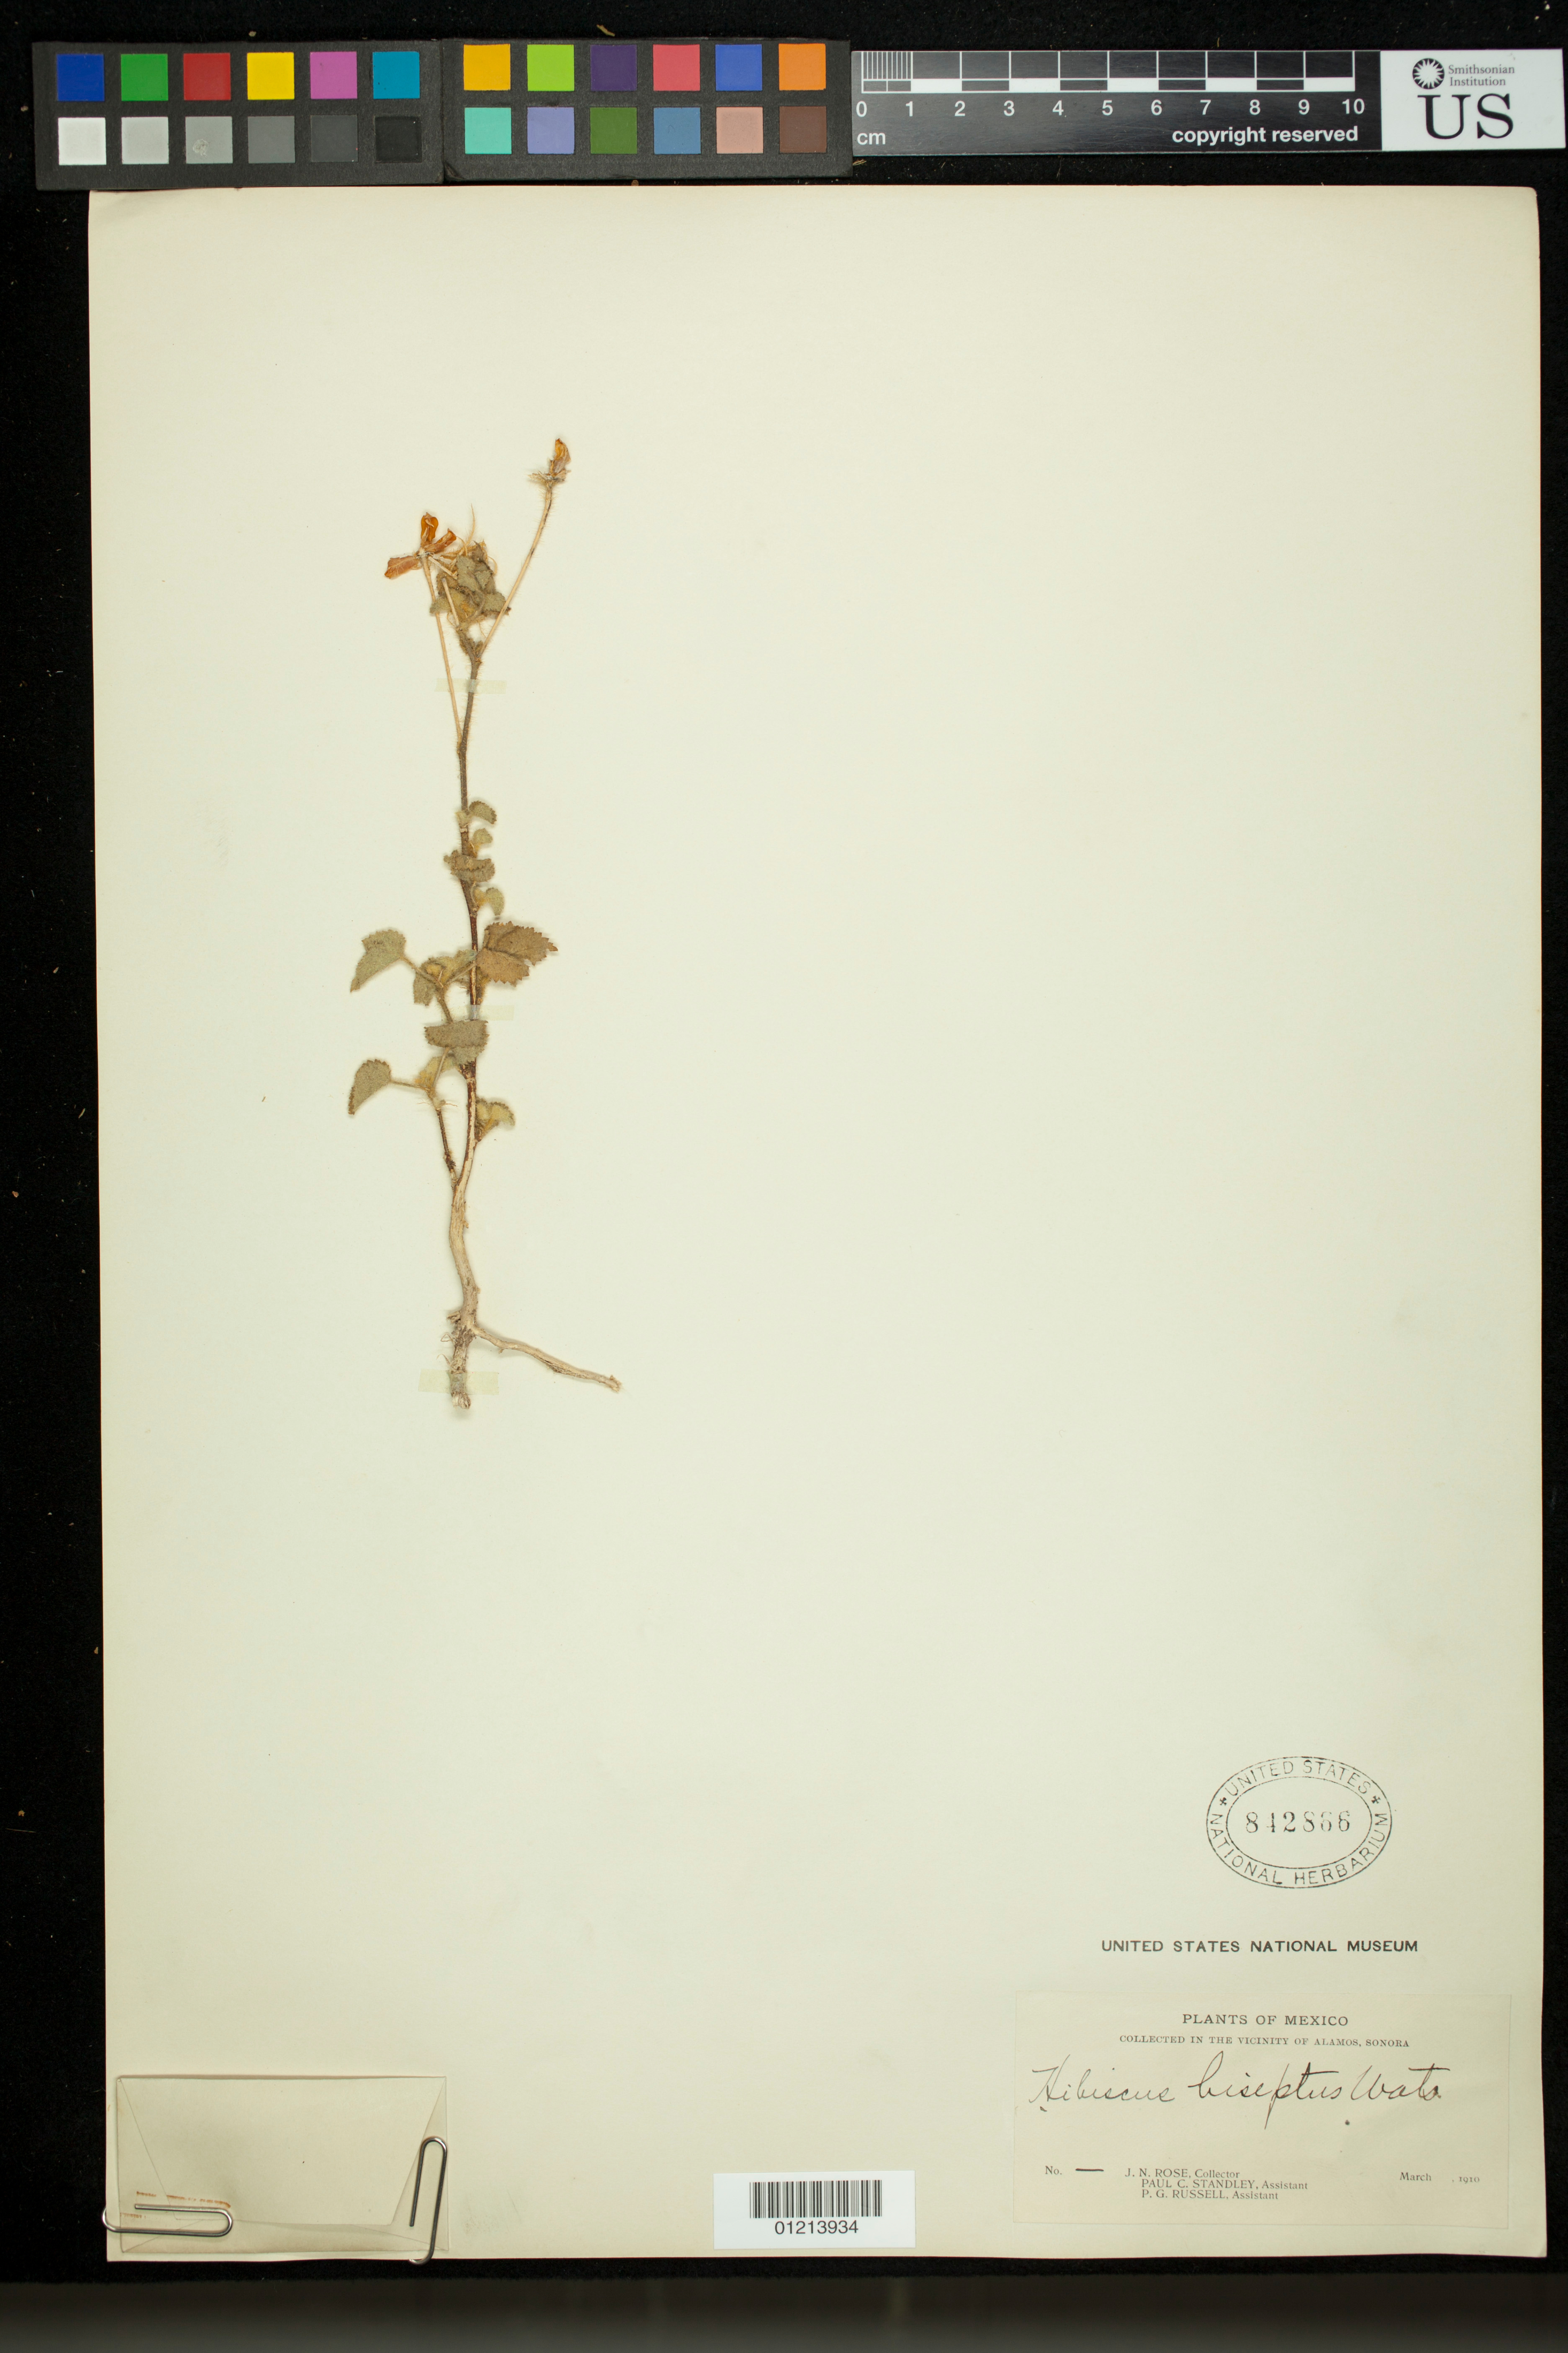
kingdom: Plantae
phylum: Tracheophyta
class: Magnoliopsida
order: Malvales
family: Malvaceae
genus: Hibiscus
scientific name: Hibiscus biseptus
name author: S. Watson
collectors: J. N. Rose, P. C. Standley & P. G. Russell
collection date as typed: Mar 1910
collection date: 1910-03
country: Mexico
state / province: Sonora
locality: Vicinity of Alamos, Sonora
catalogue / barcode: US 842866